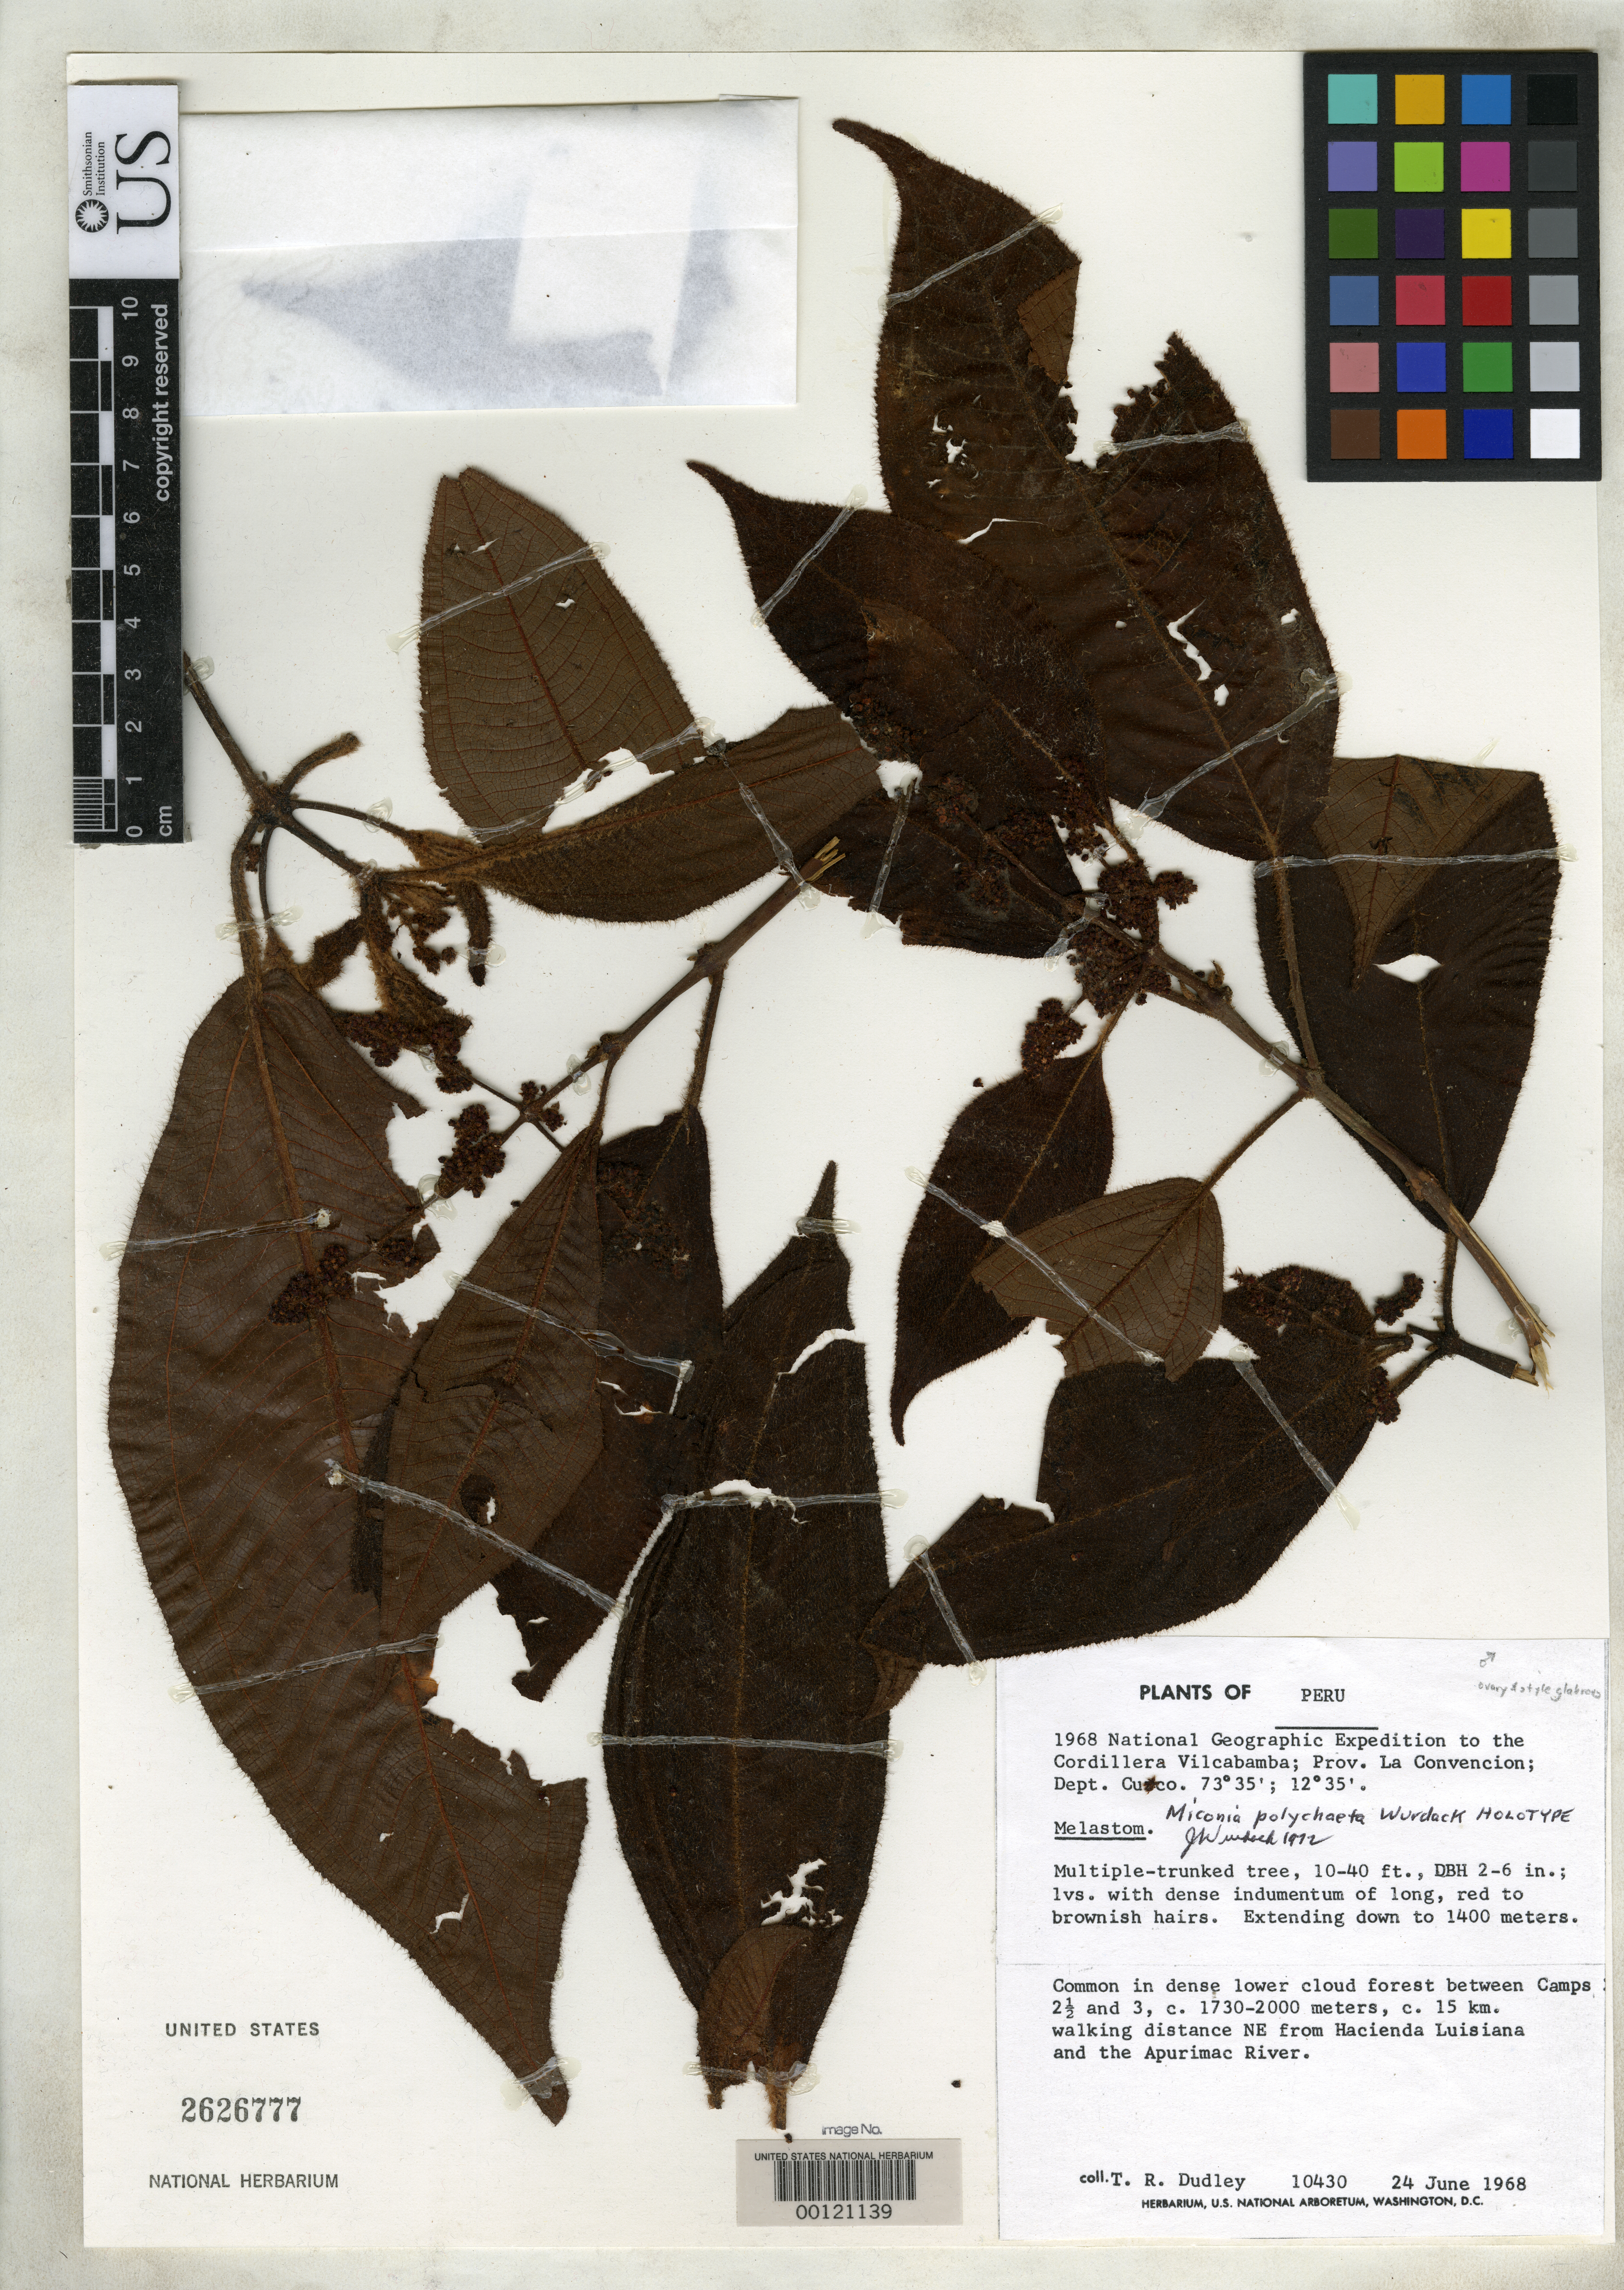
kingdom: Plantae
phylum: Tracheophyta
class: Magnoliopsida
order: Myrtales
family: Melastomataceae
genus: Miconia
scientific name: Miconia polychaeta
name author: Wurdack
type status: Holotype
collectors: T. R. Dudley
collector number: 10430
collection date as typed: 24 Jun 1968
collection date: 1968-06-24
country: Peru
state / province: Cusco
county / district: La Convención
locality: Cordillera Vilcabamba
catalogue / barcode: US 2626777